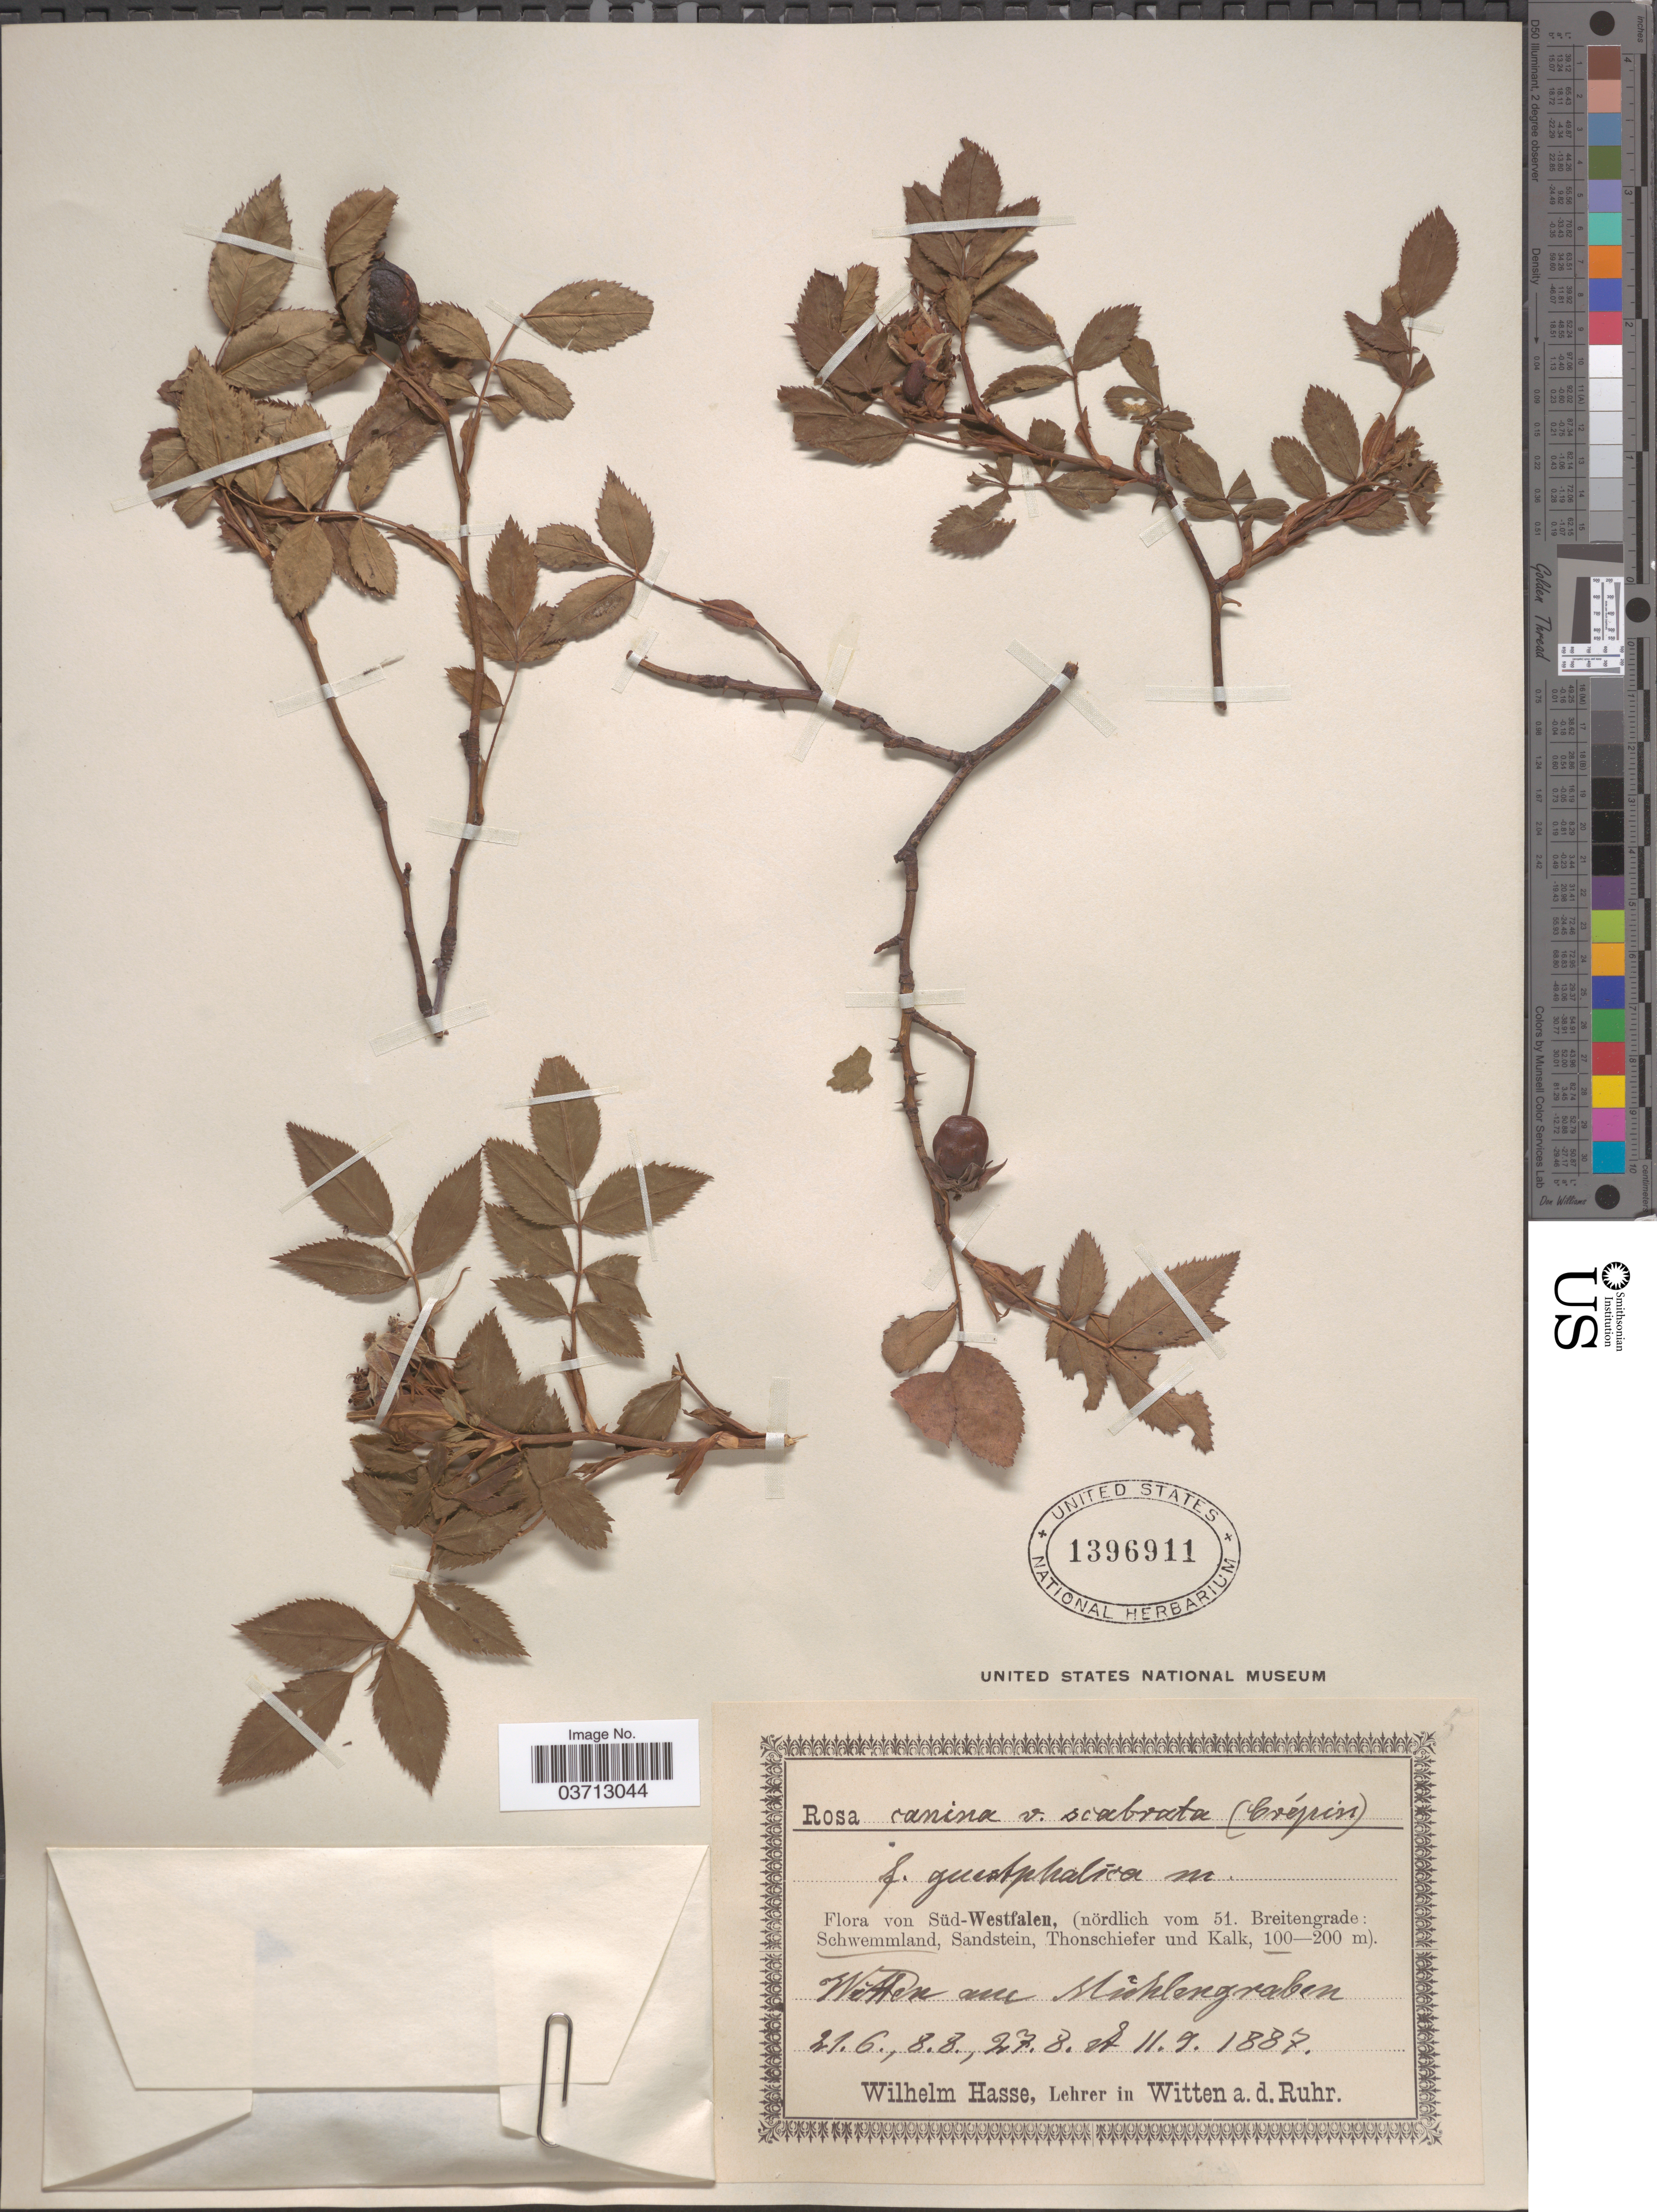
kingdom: Plantae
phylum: Tracheophyta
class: Magnoliopsida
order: Rosales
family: Rosaceae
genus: Rosa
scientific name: Rosa canina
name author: L.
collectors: W. Hasse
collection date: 1887-06-21/1887-09-11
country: Germany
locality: Süd-Westfalen, (nördlich vom 51. Breitengrade: Schwemmland, Sandstein, Thonschiefer und Kalk). Witten am Muhlengraben.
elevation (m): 100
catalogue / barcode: US 1396911